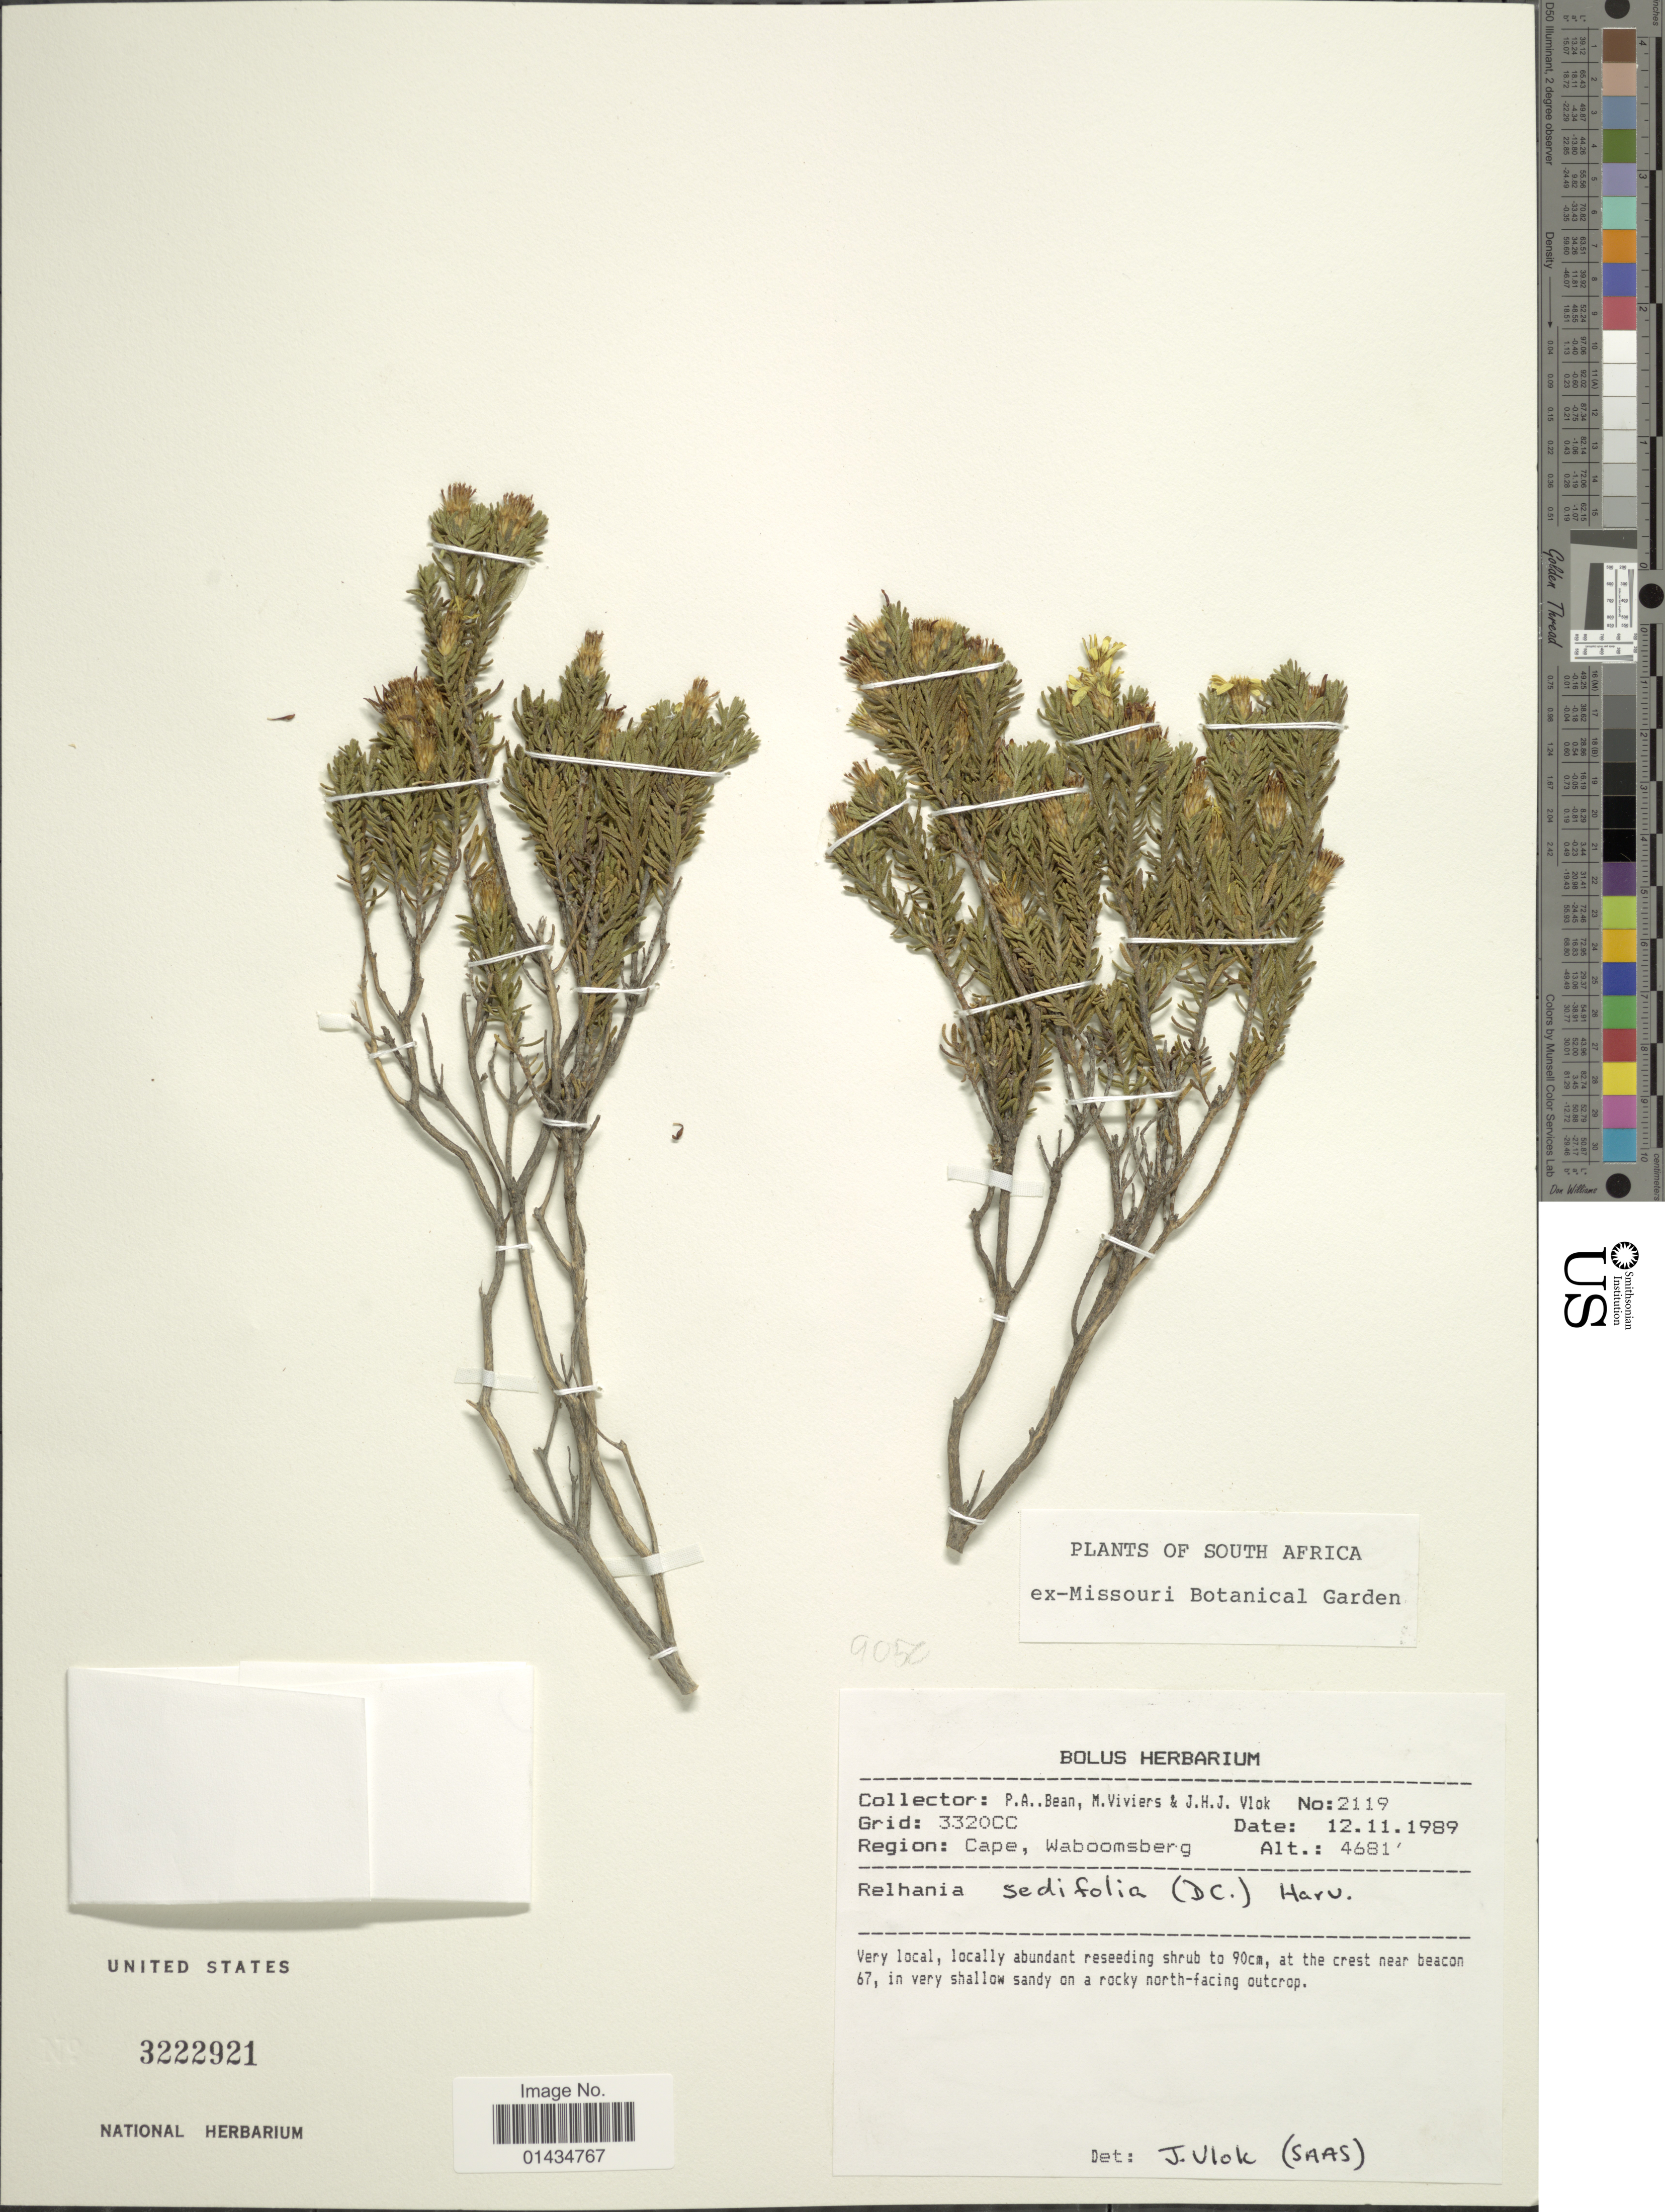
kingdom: Plantae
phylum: Tracheophyta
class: Magnoliopsida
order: Asterales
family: Asteraceae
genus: Relhania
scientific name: Relhania sedifolia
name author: Harv.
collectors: P. Bean, M. Viviers & J. H. J. Vlok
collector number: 2119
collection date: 1989-11-12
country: South Africa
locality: Region: Cape, Waboomsberg, at the crest near beacon 67, in very shallow sandy on raoky north-facing outcrop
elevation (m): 1427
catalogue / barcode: US 3222921